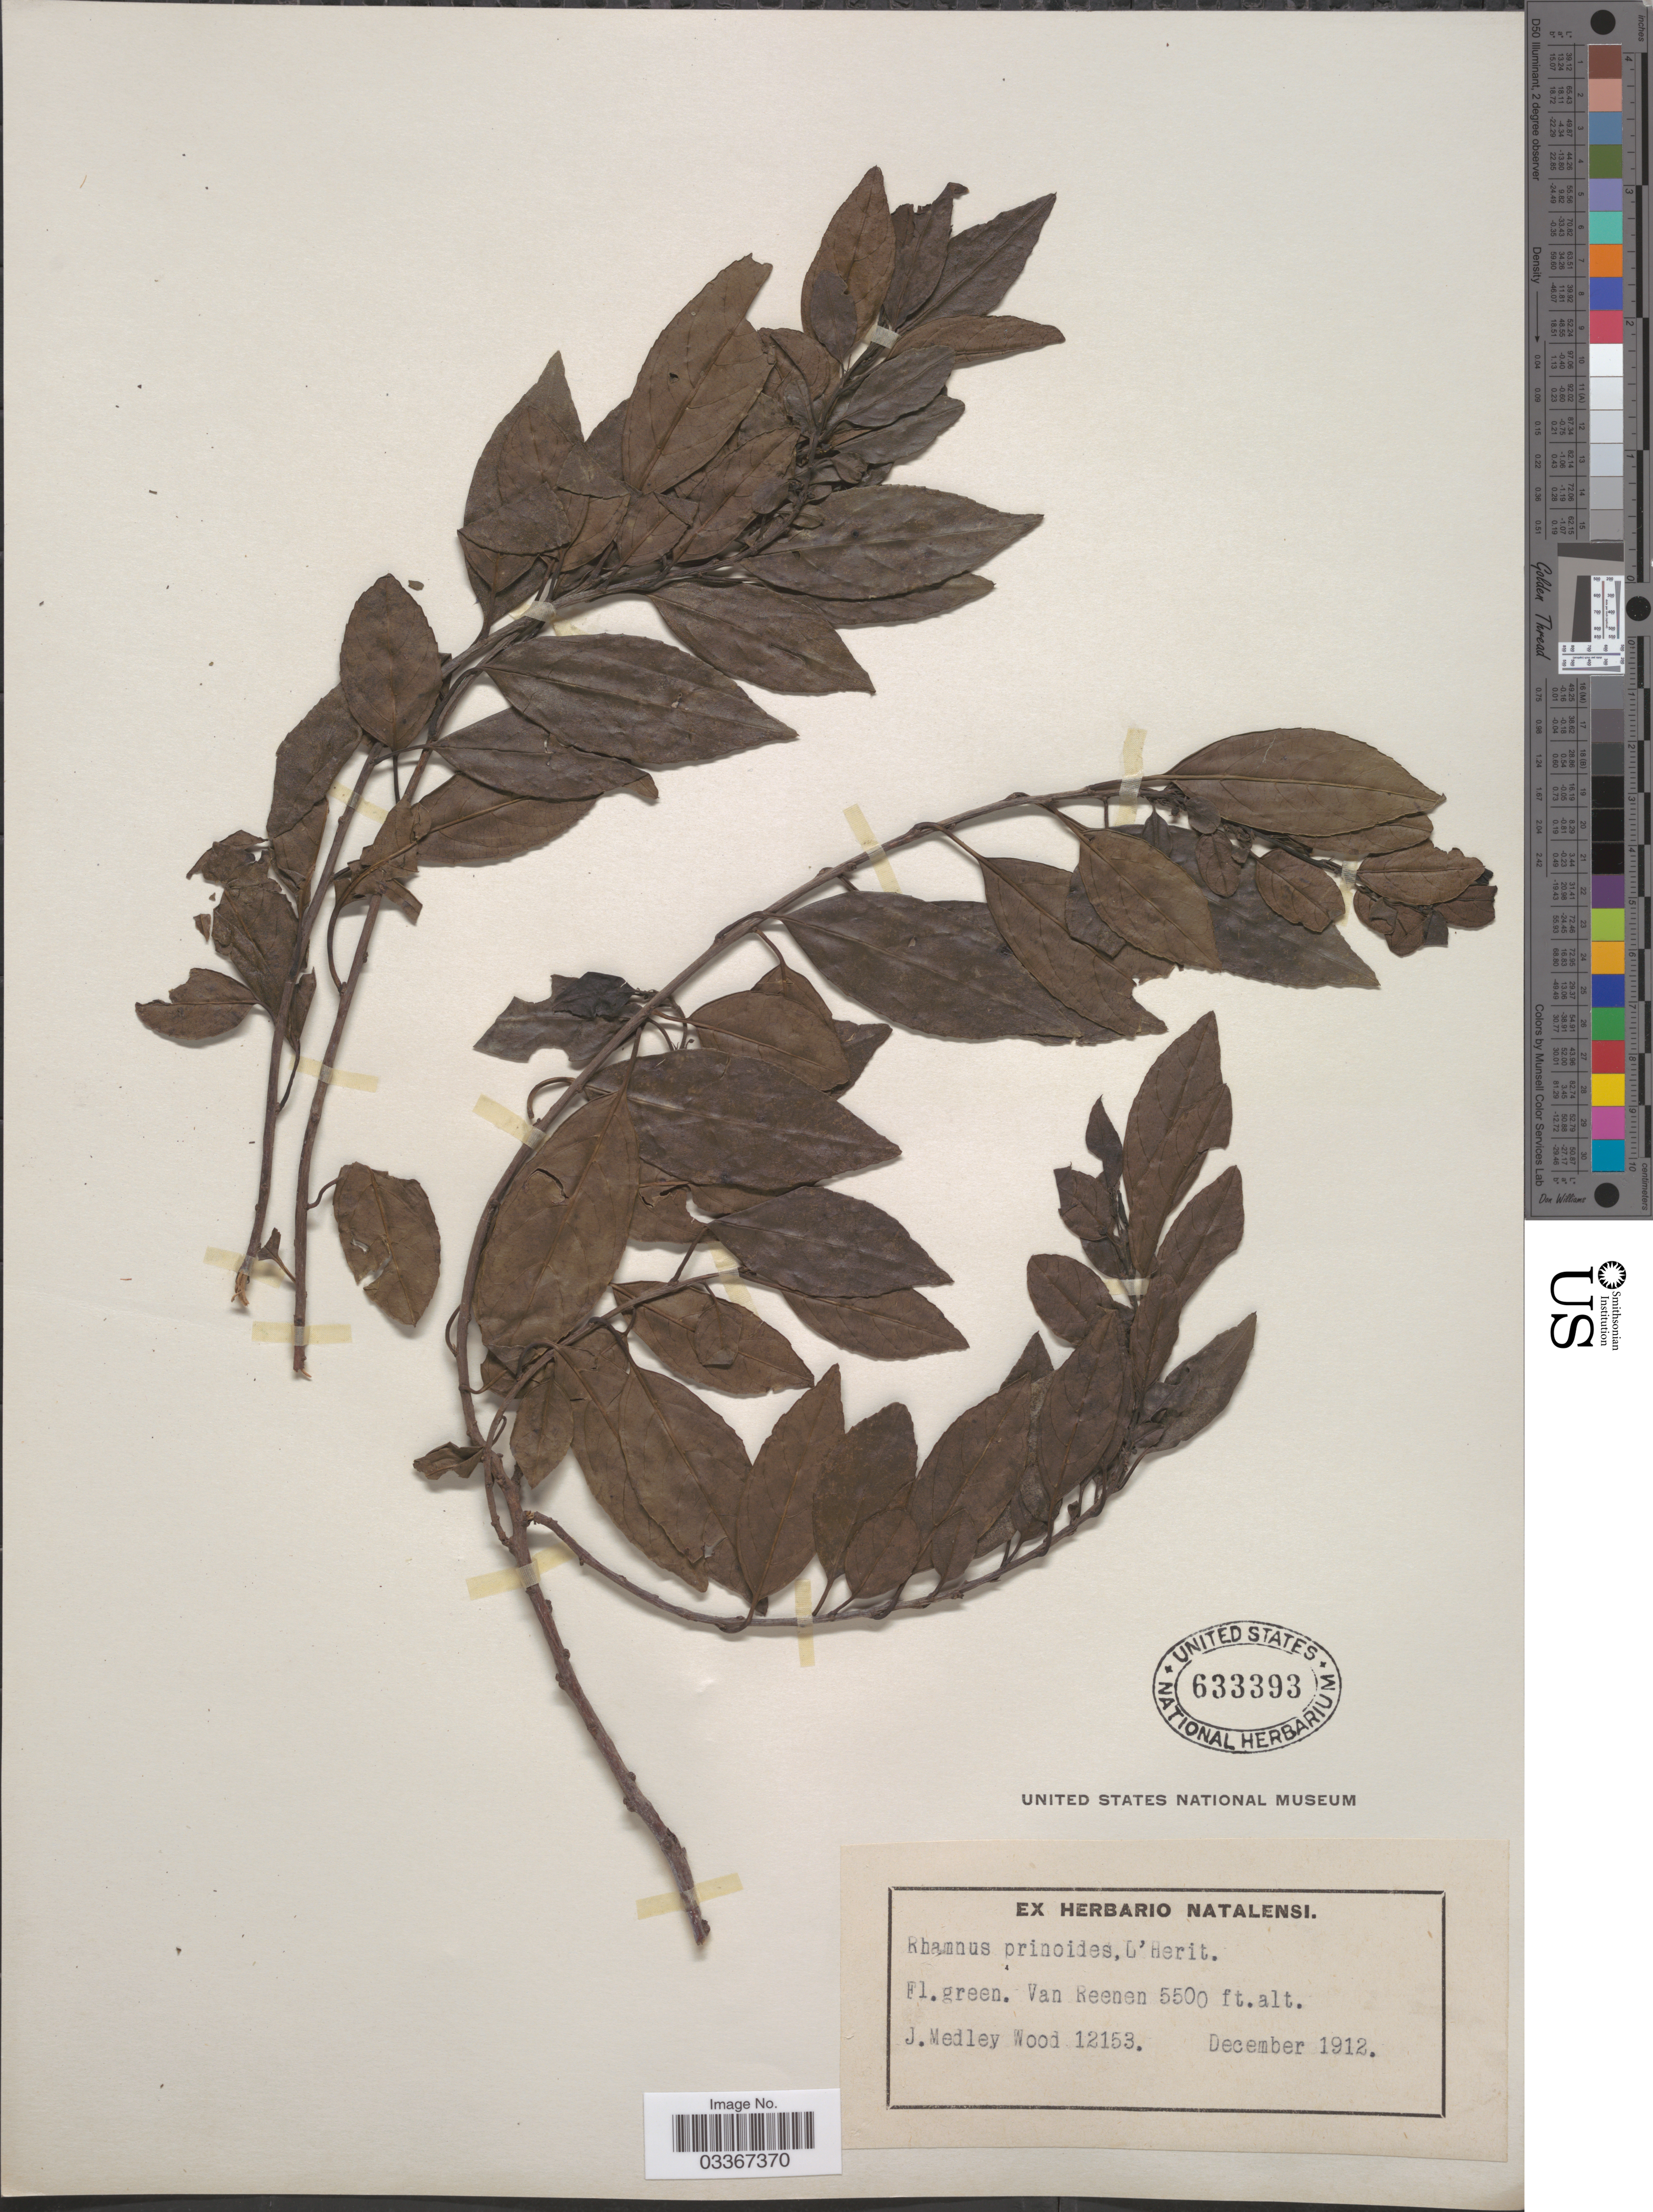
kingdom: Plantae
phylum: Tracheophyta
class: Magnoliopsida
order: Rosales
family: Rhamnaceae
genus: Rhamnus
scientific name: Rhamnus prinoides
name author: L'Hér.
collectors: J. M. Wood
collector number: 12153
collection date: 1912-12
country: South Africa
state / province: KwaZulu-Natal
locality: Van Reenen.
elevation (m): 1676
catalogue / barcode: US 633393